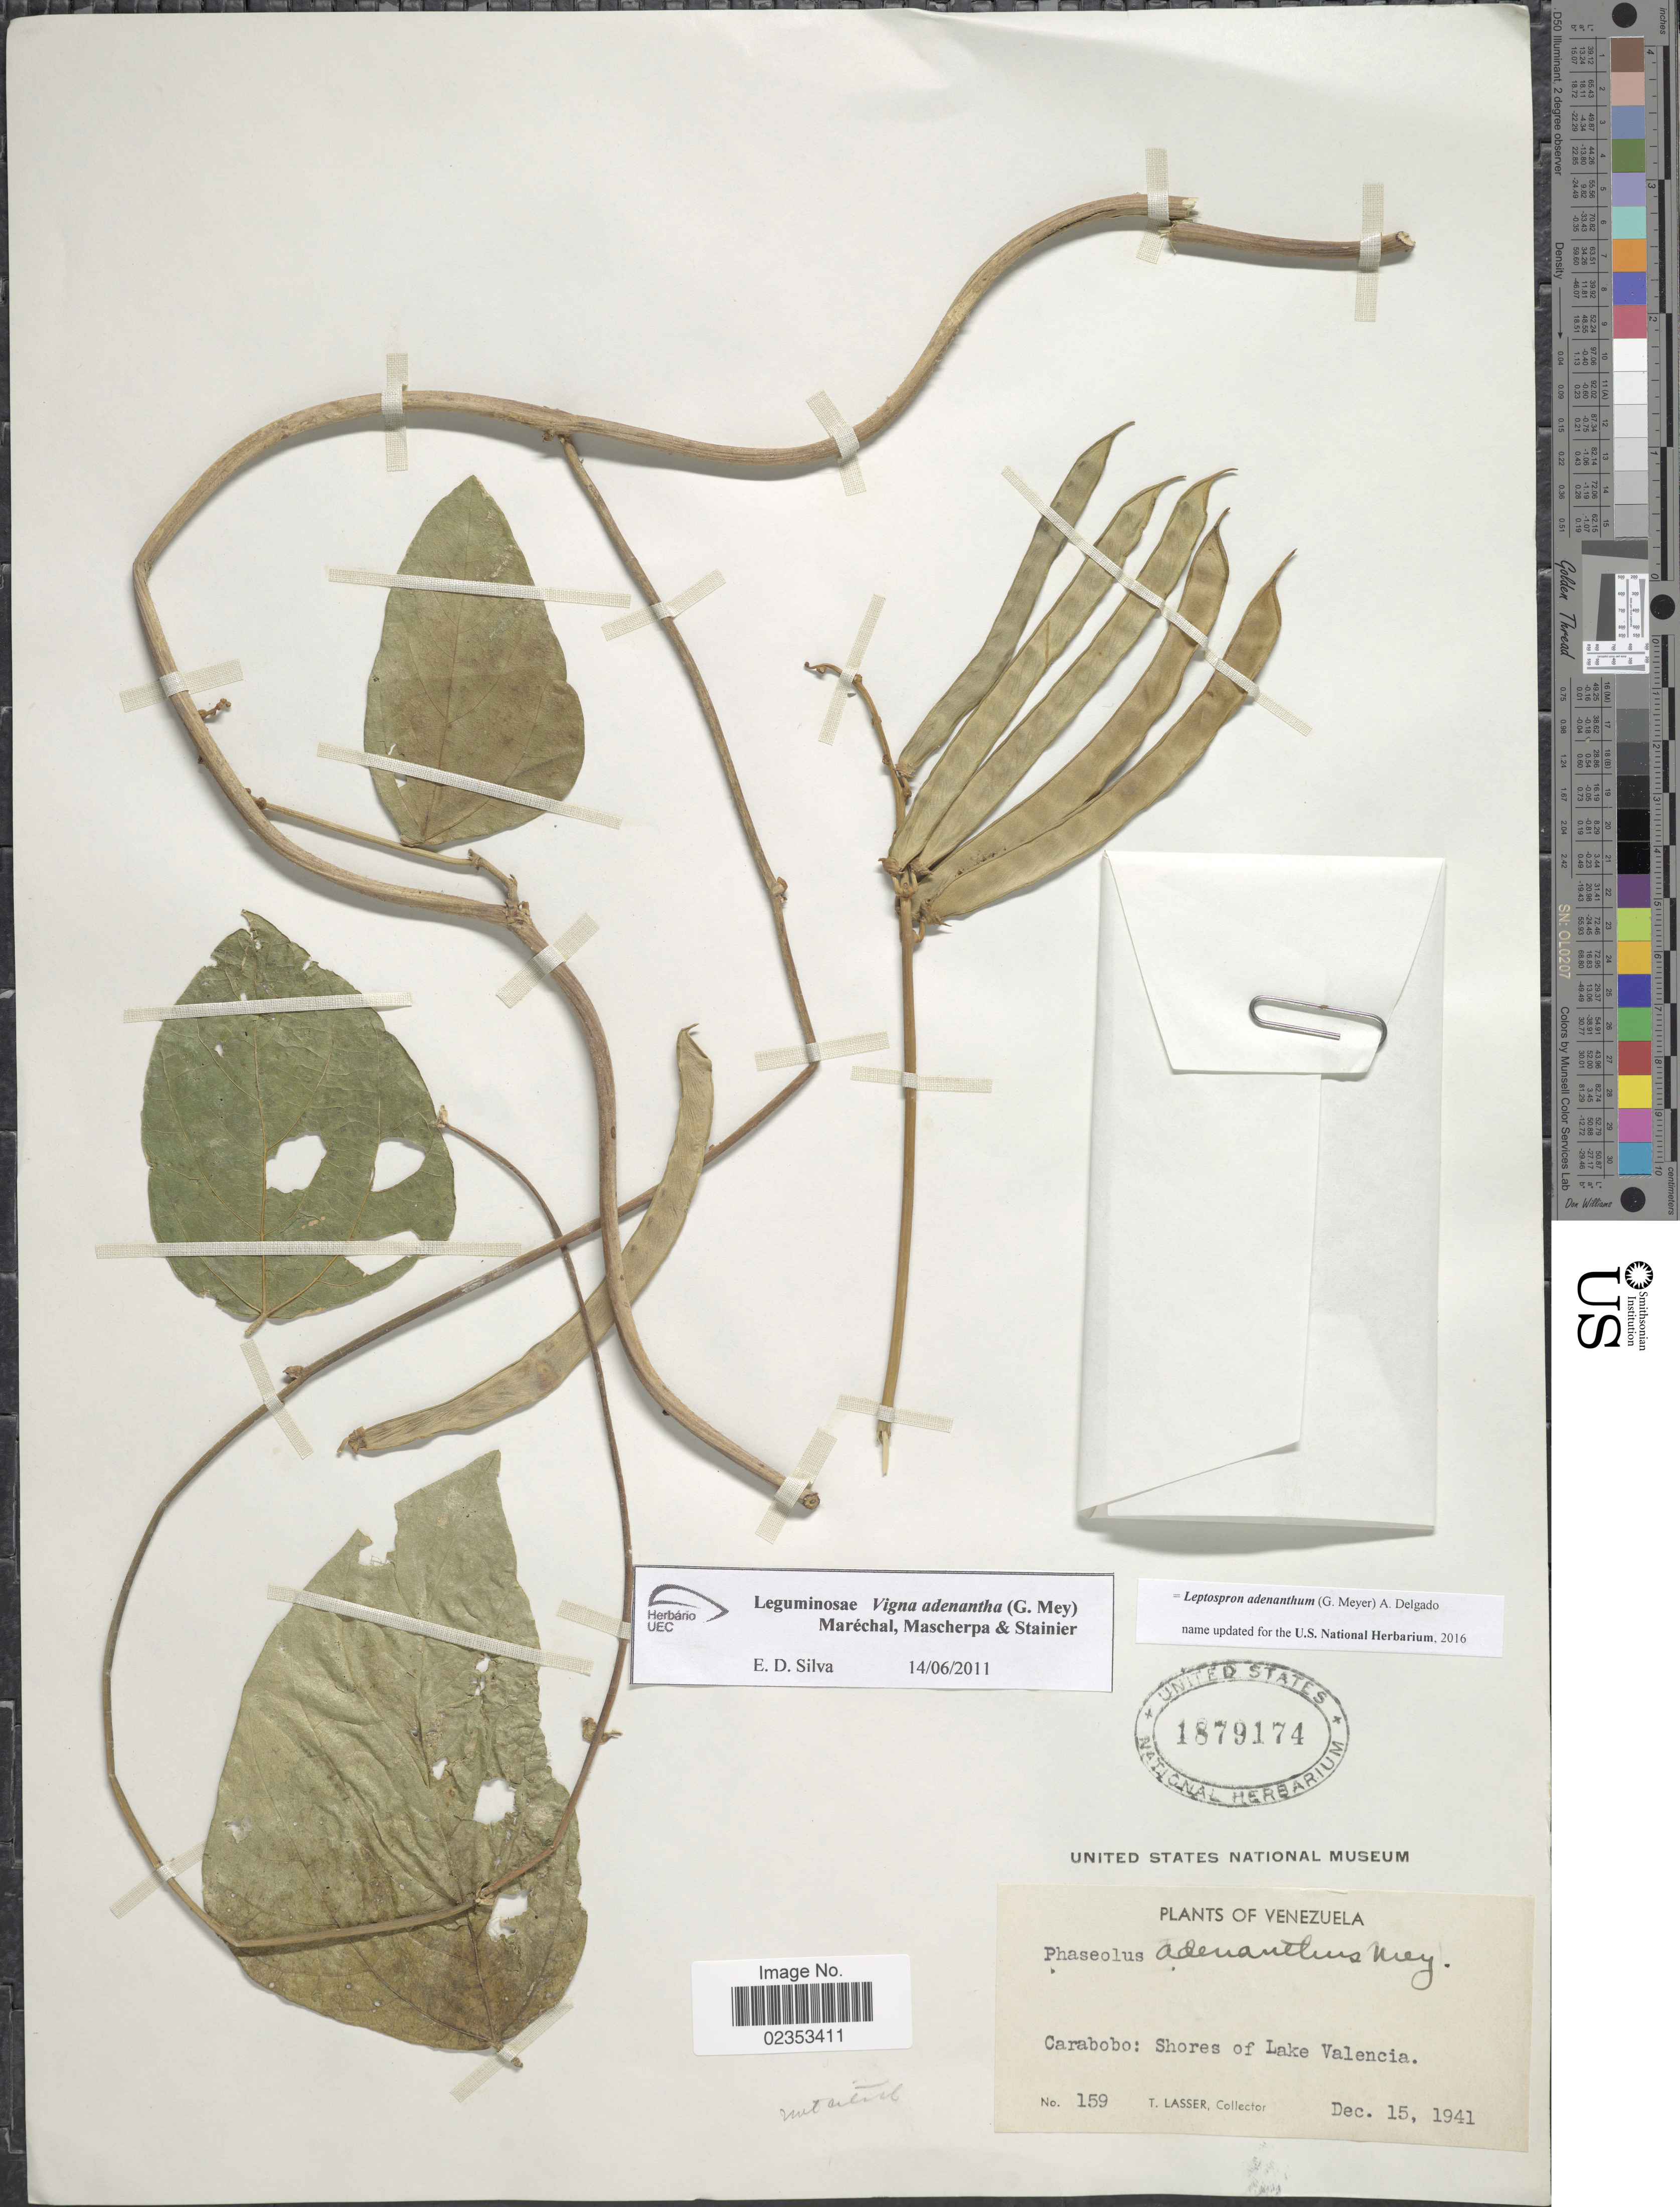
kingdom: Plantae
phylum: Tracheophyta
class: Magnoliopsida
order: Fabales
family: Fabaceae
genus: Leptospron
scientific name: Leptospron adenanthum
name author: (G. Mey.) A. Delgado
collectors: T. Lasser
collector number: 159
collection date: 1941-12-15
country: Venezuela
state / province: Carabobo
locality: Shores of Lake Venezuela.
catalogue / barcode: US 1879174